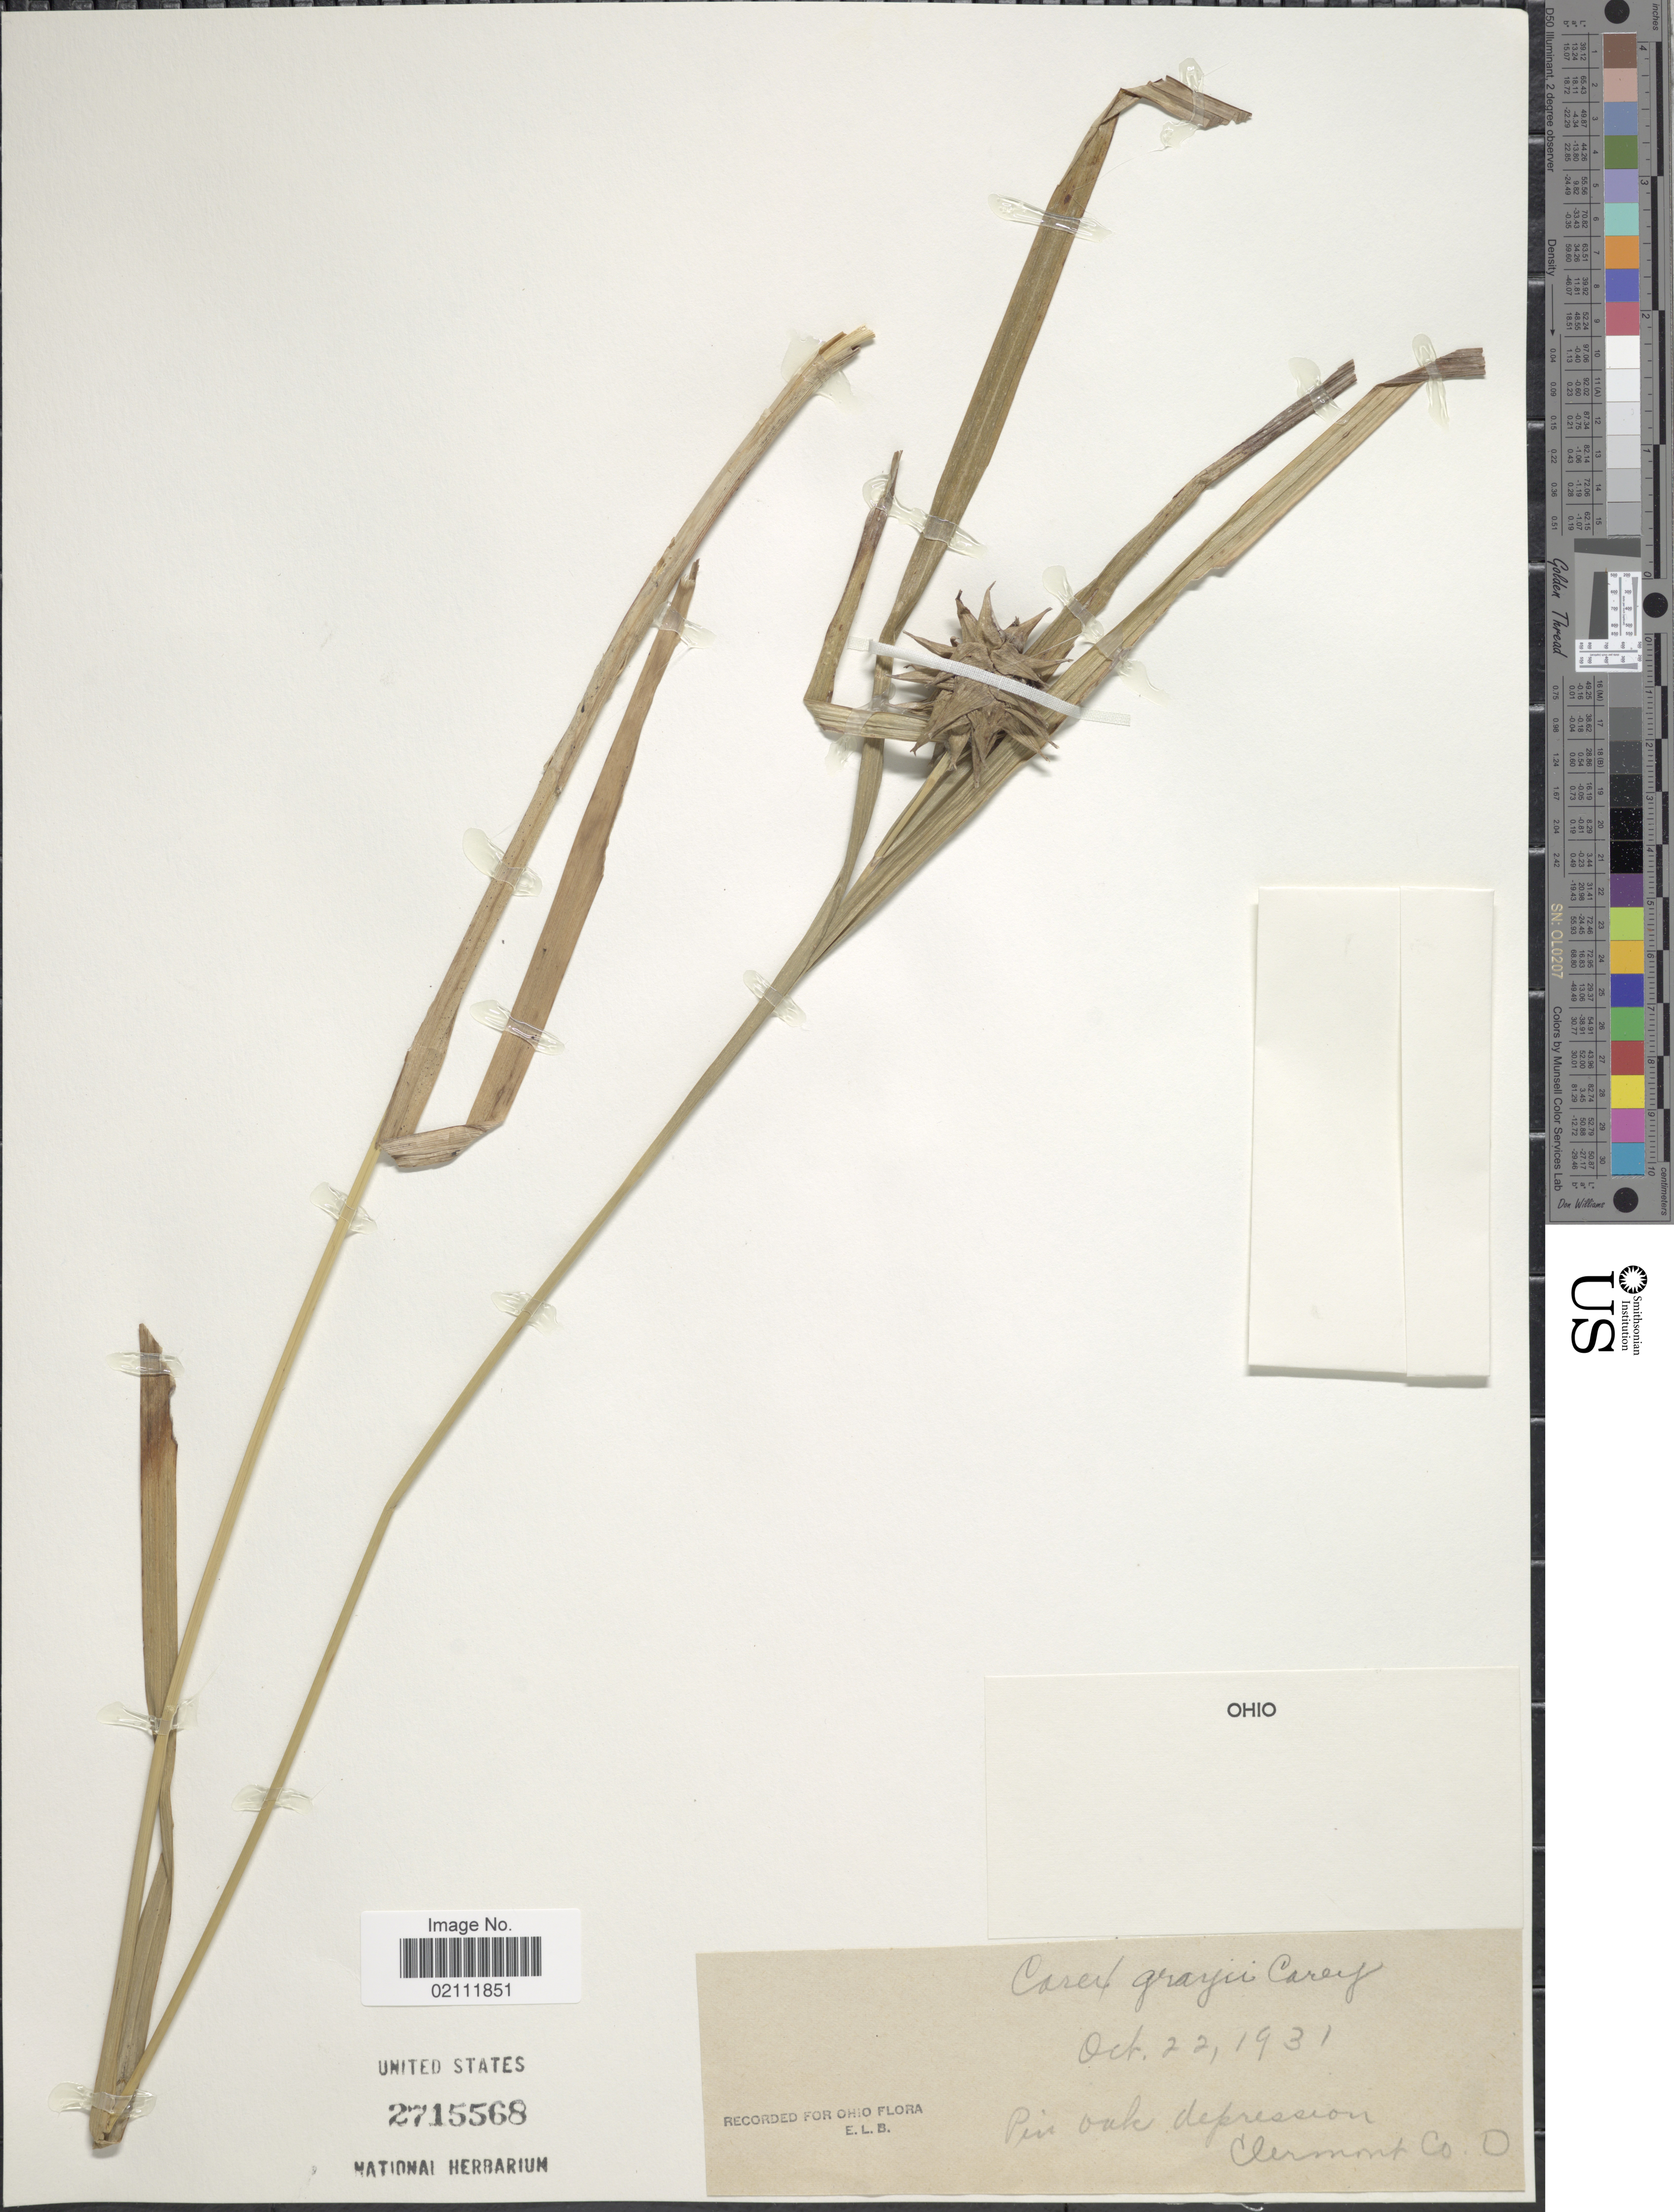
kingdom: Plantae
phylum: Tracheophyta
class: Liliopsida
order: Poales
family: Cyperaceae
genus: Carex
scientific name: Carex grayi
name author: J. Carey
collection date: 1931-10-22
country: United States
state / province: Ohio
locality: Clermont Co.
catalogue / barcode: US 2715568